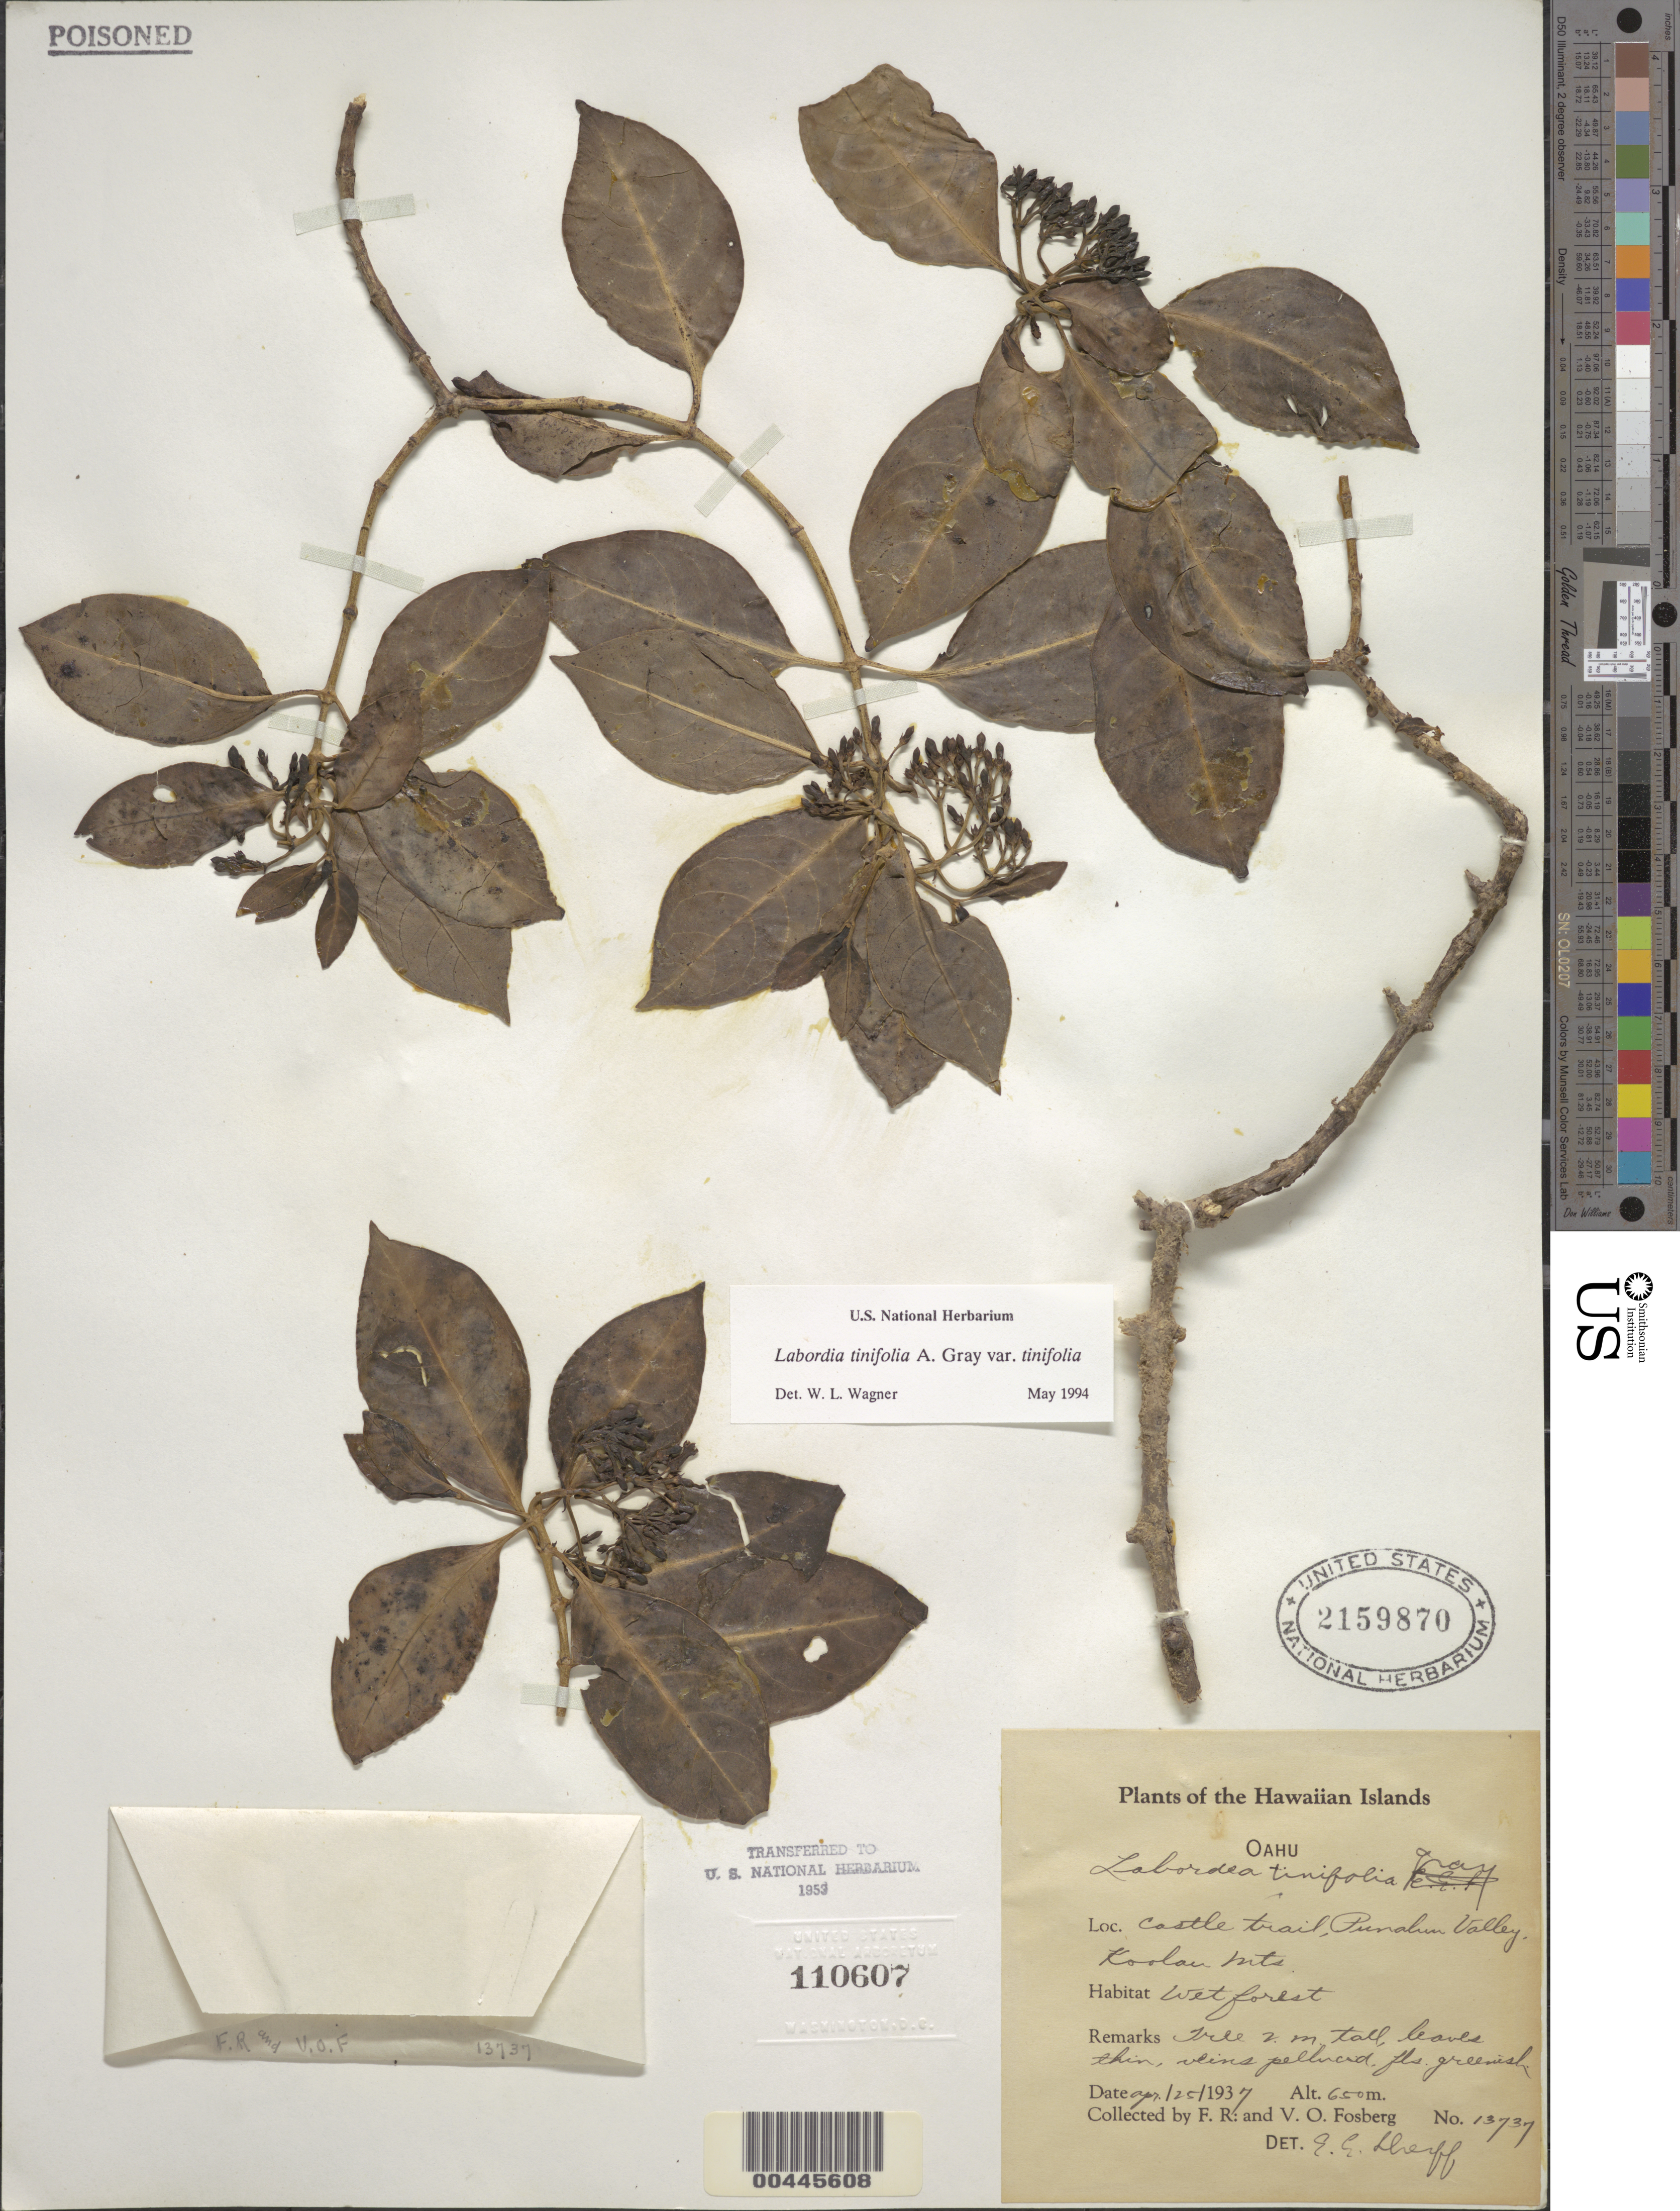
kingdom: Plantae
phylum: Tracheophyta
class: Magnoliopsida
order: Gentianales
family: Loganiaceae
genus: Geniostoma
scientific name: Geniostoma tinifolium var. tinifolium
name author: A. Gray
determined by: Wagner, W. L., (BOT), Smithsonian Institution - National Museum of Natural History (UNITED STATES)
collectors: F. R. Fosberg & V. O. Fosberg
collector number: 13737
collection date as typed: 25 Apr 1937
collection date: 1937-04-25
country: United States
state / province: Hawaii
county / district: Honolulu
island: Oahu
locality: Castle Trail, Punaluu Valley, Koolau Mts.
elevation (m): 650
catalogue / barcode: US 2159870